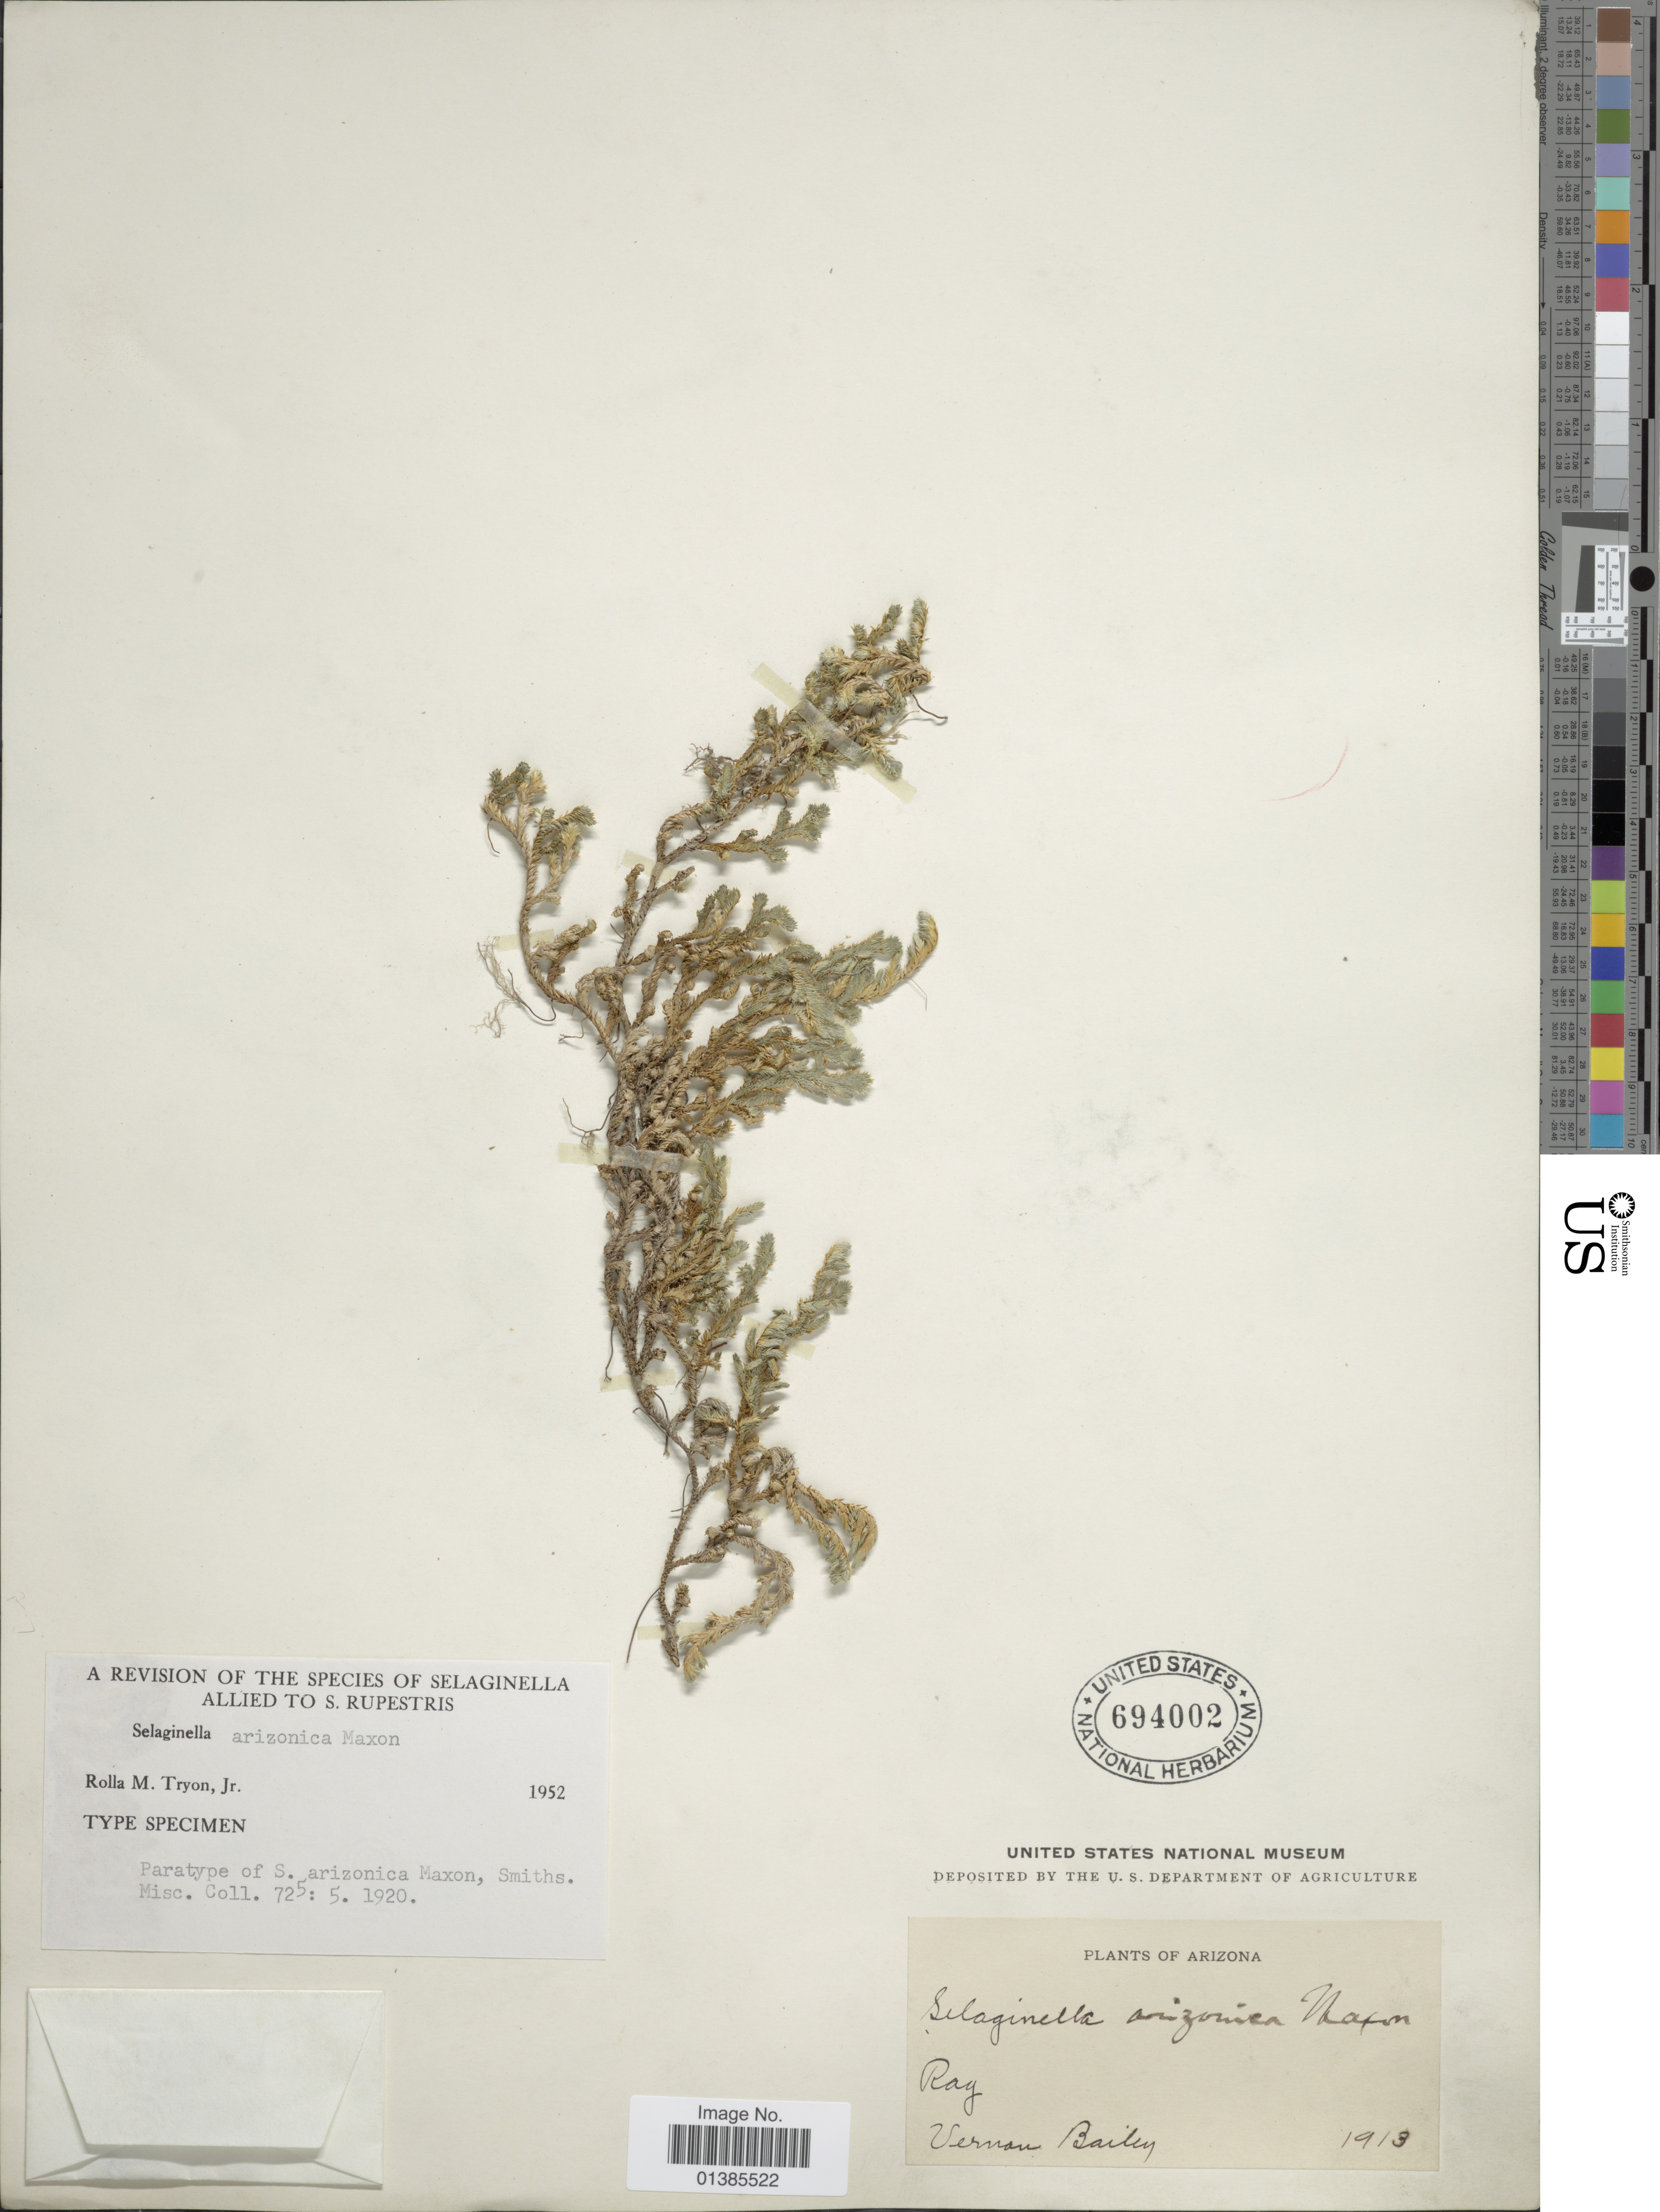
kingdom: Plantae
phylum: Tracheophyta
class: Lycopodiopsida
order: Selaginellales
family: Selaginellaceae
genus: Selaginella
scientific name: Selaginella arizonica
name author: Maxon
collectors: V. O. Bailey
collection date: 1913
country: United States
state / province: Arizona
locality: Ray.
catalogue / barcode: US 694002